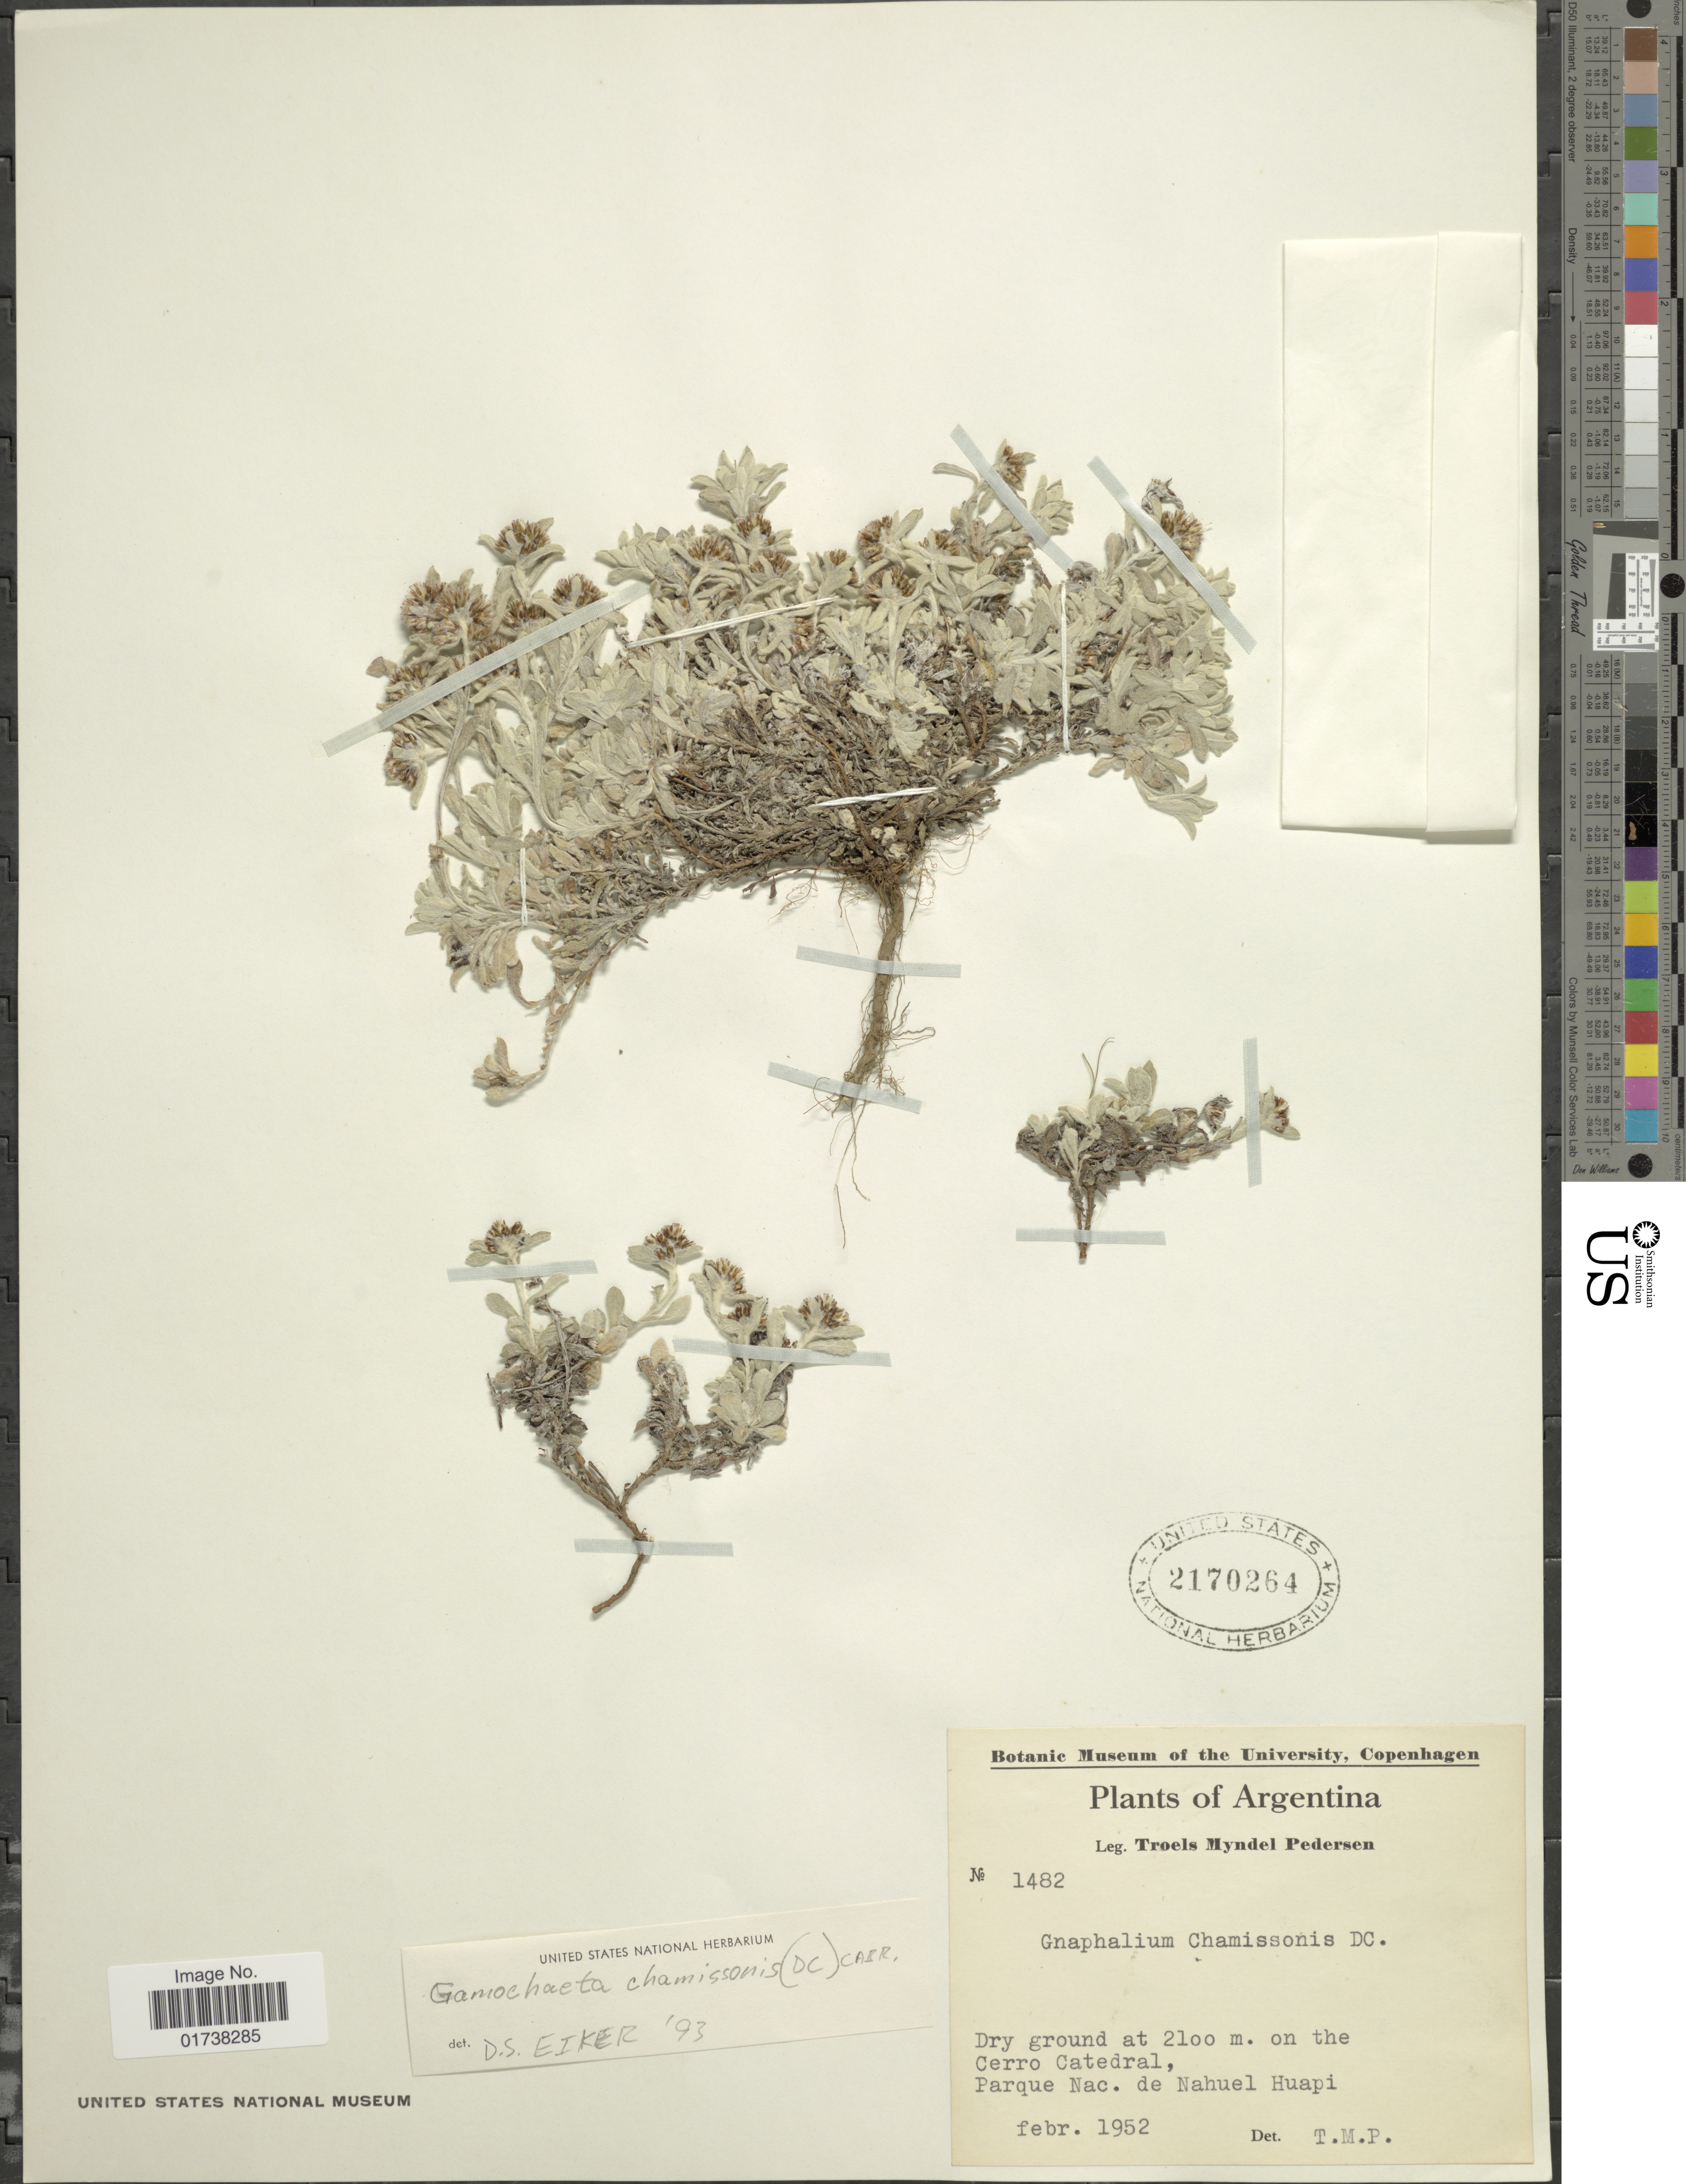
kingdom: Plantae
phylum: Tracheophyta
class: Magnoliopsida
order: Asterales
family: Asteraceae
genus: Gamochaeta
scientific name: Gamochaeta chamissonis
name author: (DC.) Cabrera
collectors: T. Pederson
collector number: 1482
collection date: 1952-02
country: Argentina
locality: On the Cerro Catedral, Parque Nac. de Nahuel Huapi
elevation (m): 2100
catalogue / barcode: US 2170264